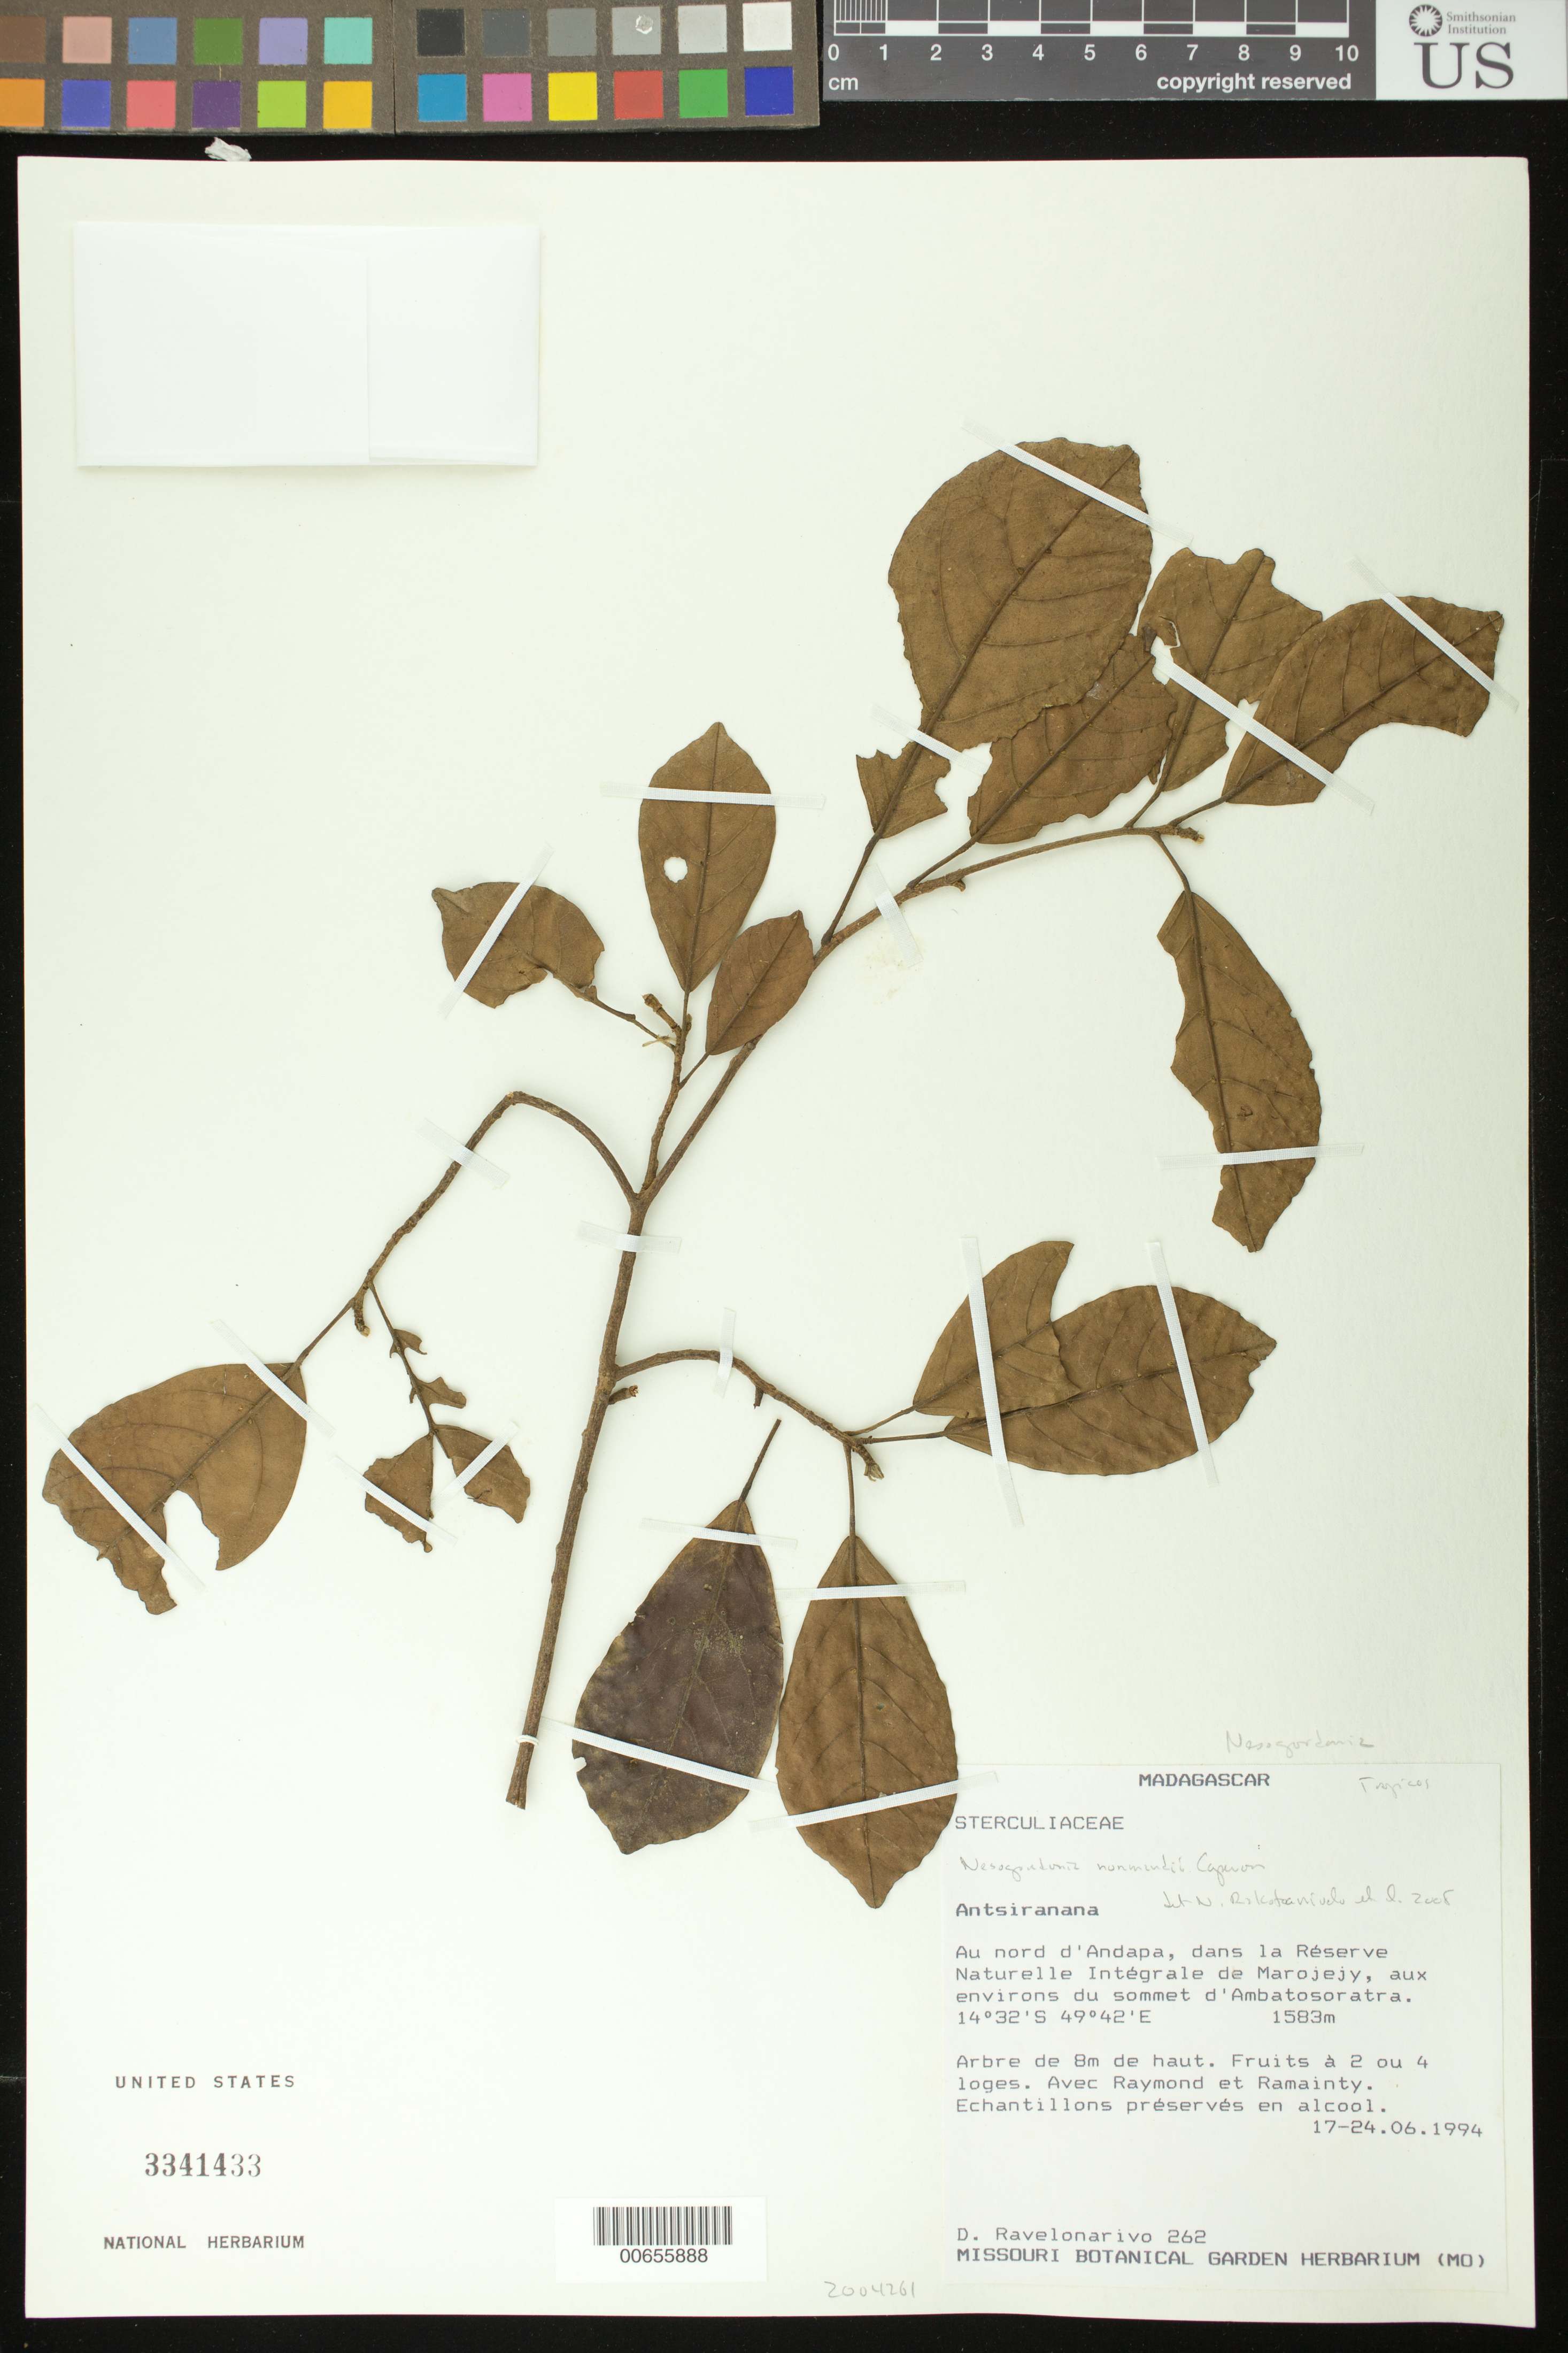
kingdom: Plantae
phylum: Tracheophyta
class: Magnoliopsida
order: Malvales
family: Malvaceae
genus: Nesogordonia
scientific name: Nesogordonia normandii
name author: Capuron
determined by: Dorr, Laurence J., Curator (BOT), Smithsonian Institution - National Museum of Natural History (UNITED STATES)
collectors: D. Ravelonarivo, -. Raymond & -. Ramainty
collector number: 262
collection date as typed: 17 Jun 1994 to 24 Jun 1994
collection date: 1994-06-17/1994-06-24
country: Madagascar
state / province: Sava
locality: Nord d'Andapa, dans la Réserve Naturelle Intégrale de Marojejy, aux environs du sommet d'Ambatosoratra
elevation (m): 1583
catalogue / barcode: US 3341433